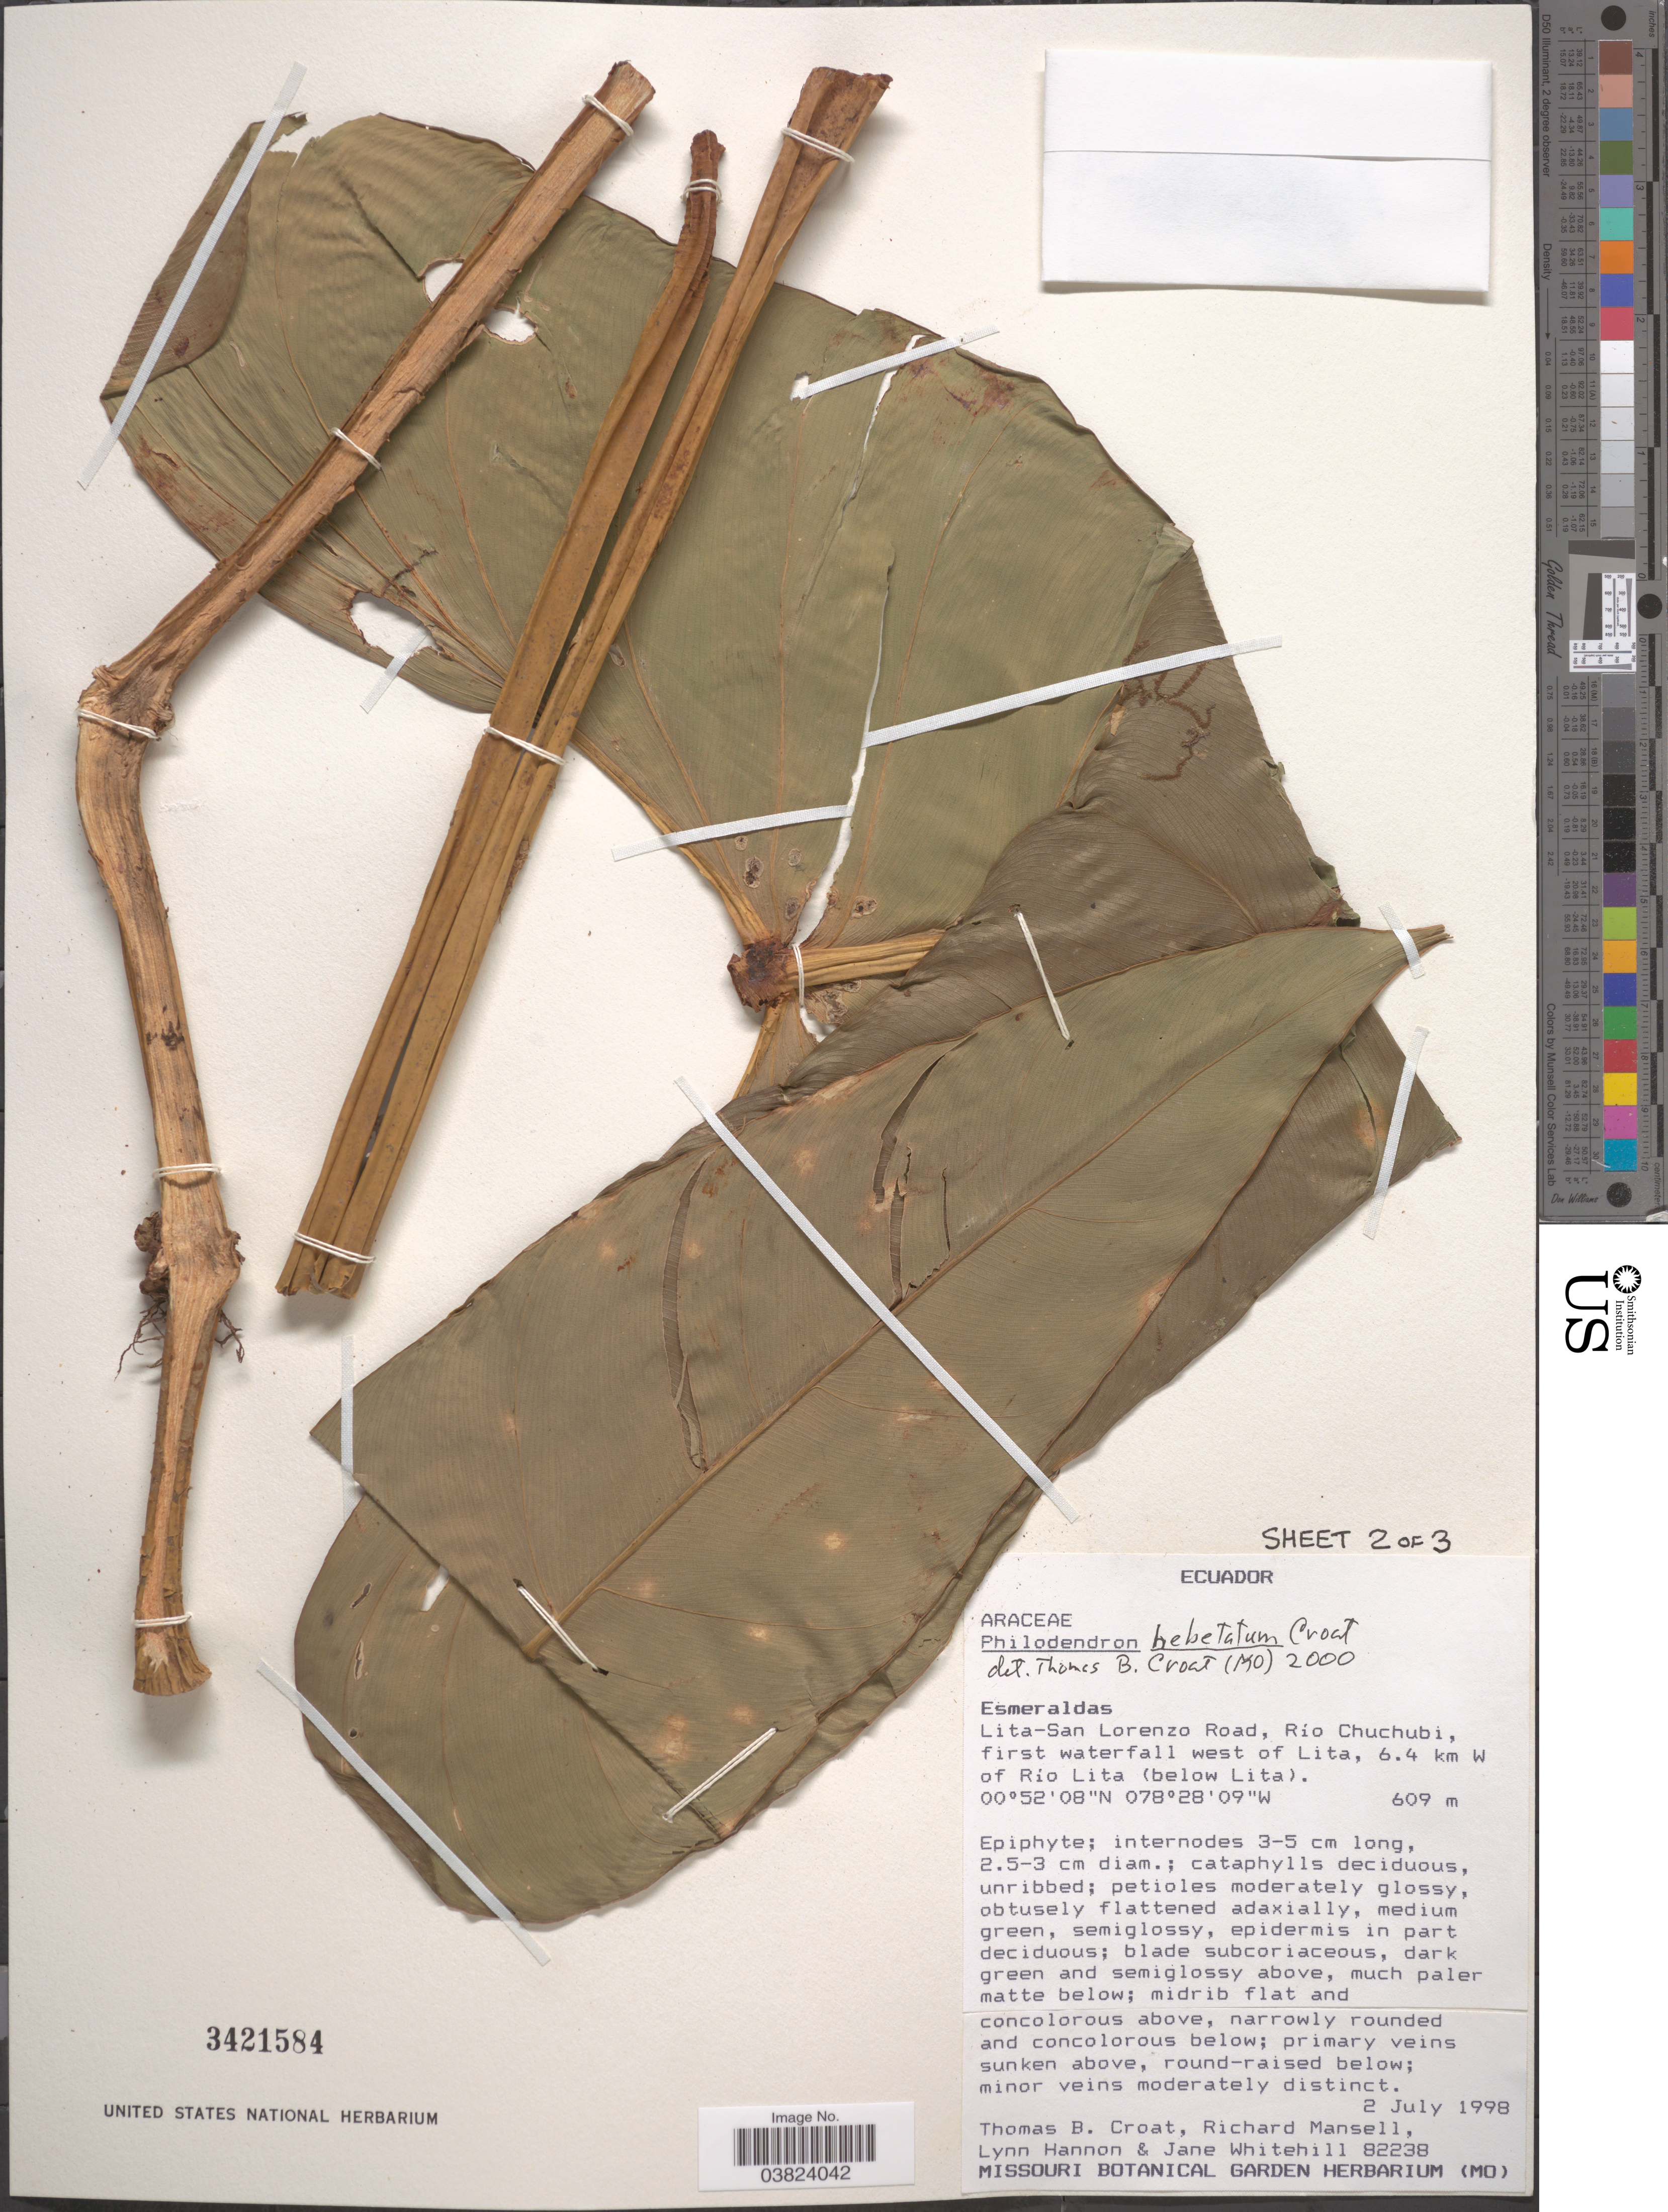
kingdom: Plantae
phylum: Tracheophyta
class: Liliopsida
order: Alismatales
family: Araceae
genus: Philodendron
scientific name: Philodendron hebetatum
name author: Croat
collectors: T. B. Croat, R. Mansell, L. Hannon & J. Whitehill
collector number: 82238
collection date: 1998-07-02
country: Ecuador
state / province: Esmeraldas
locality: Lita-San Lorenzo Road, Río Chuchubi, first waterfall west of Lita, 6.4 km W of Río Lita (below Lita).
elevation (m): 609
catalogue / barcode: US 3412584